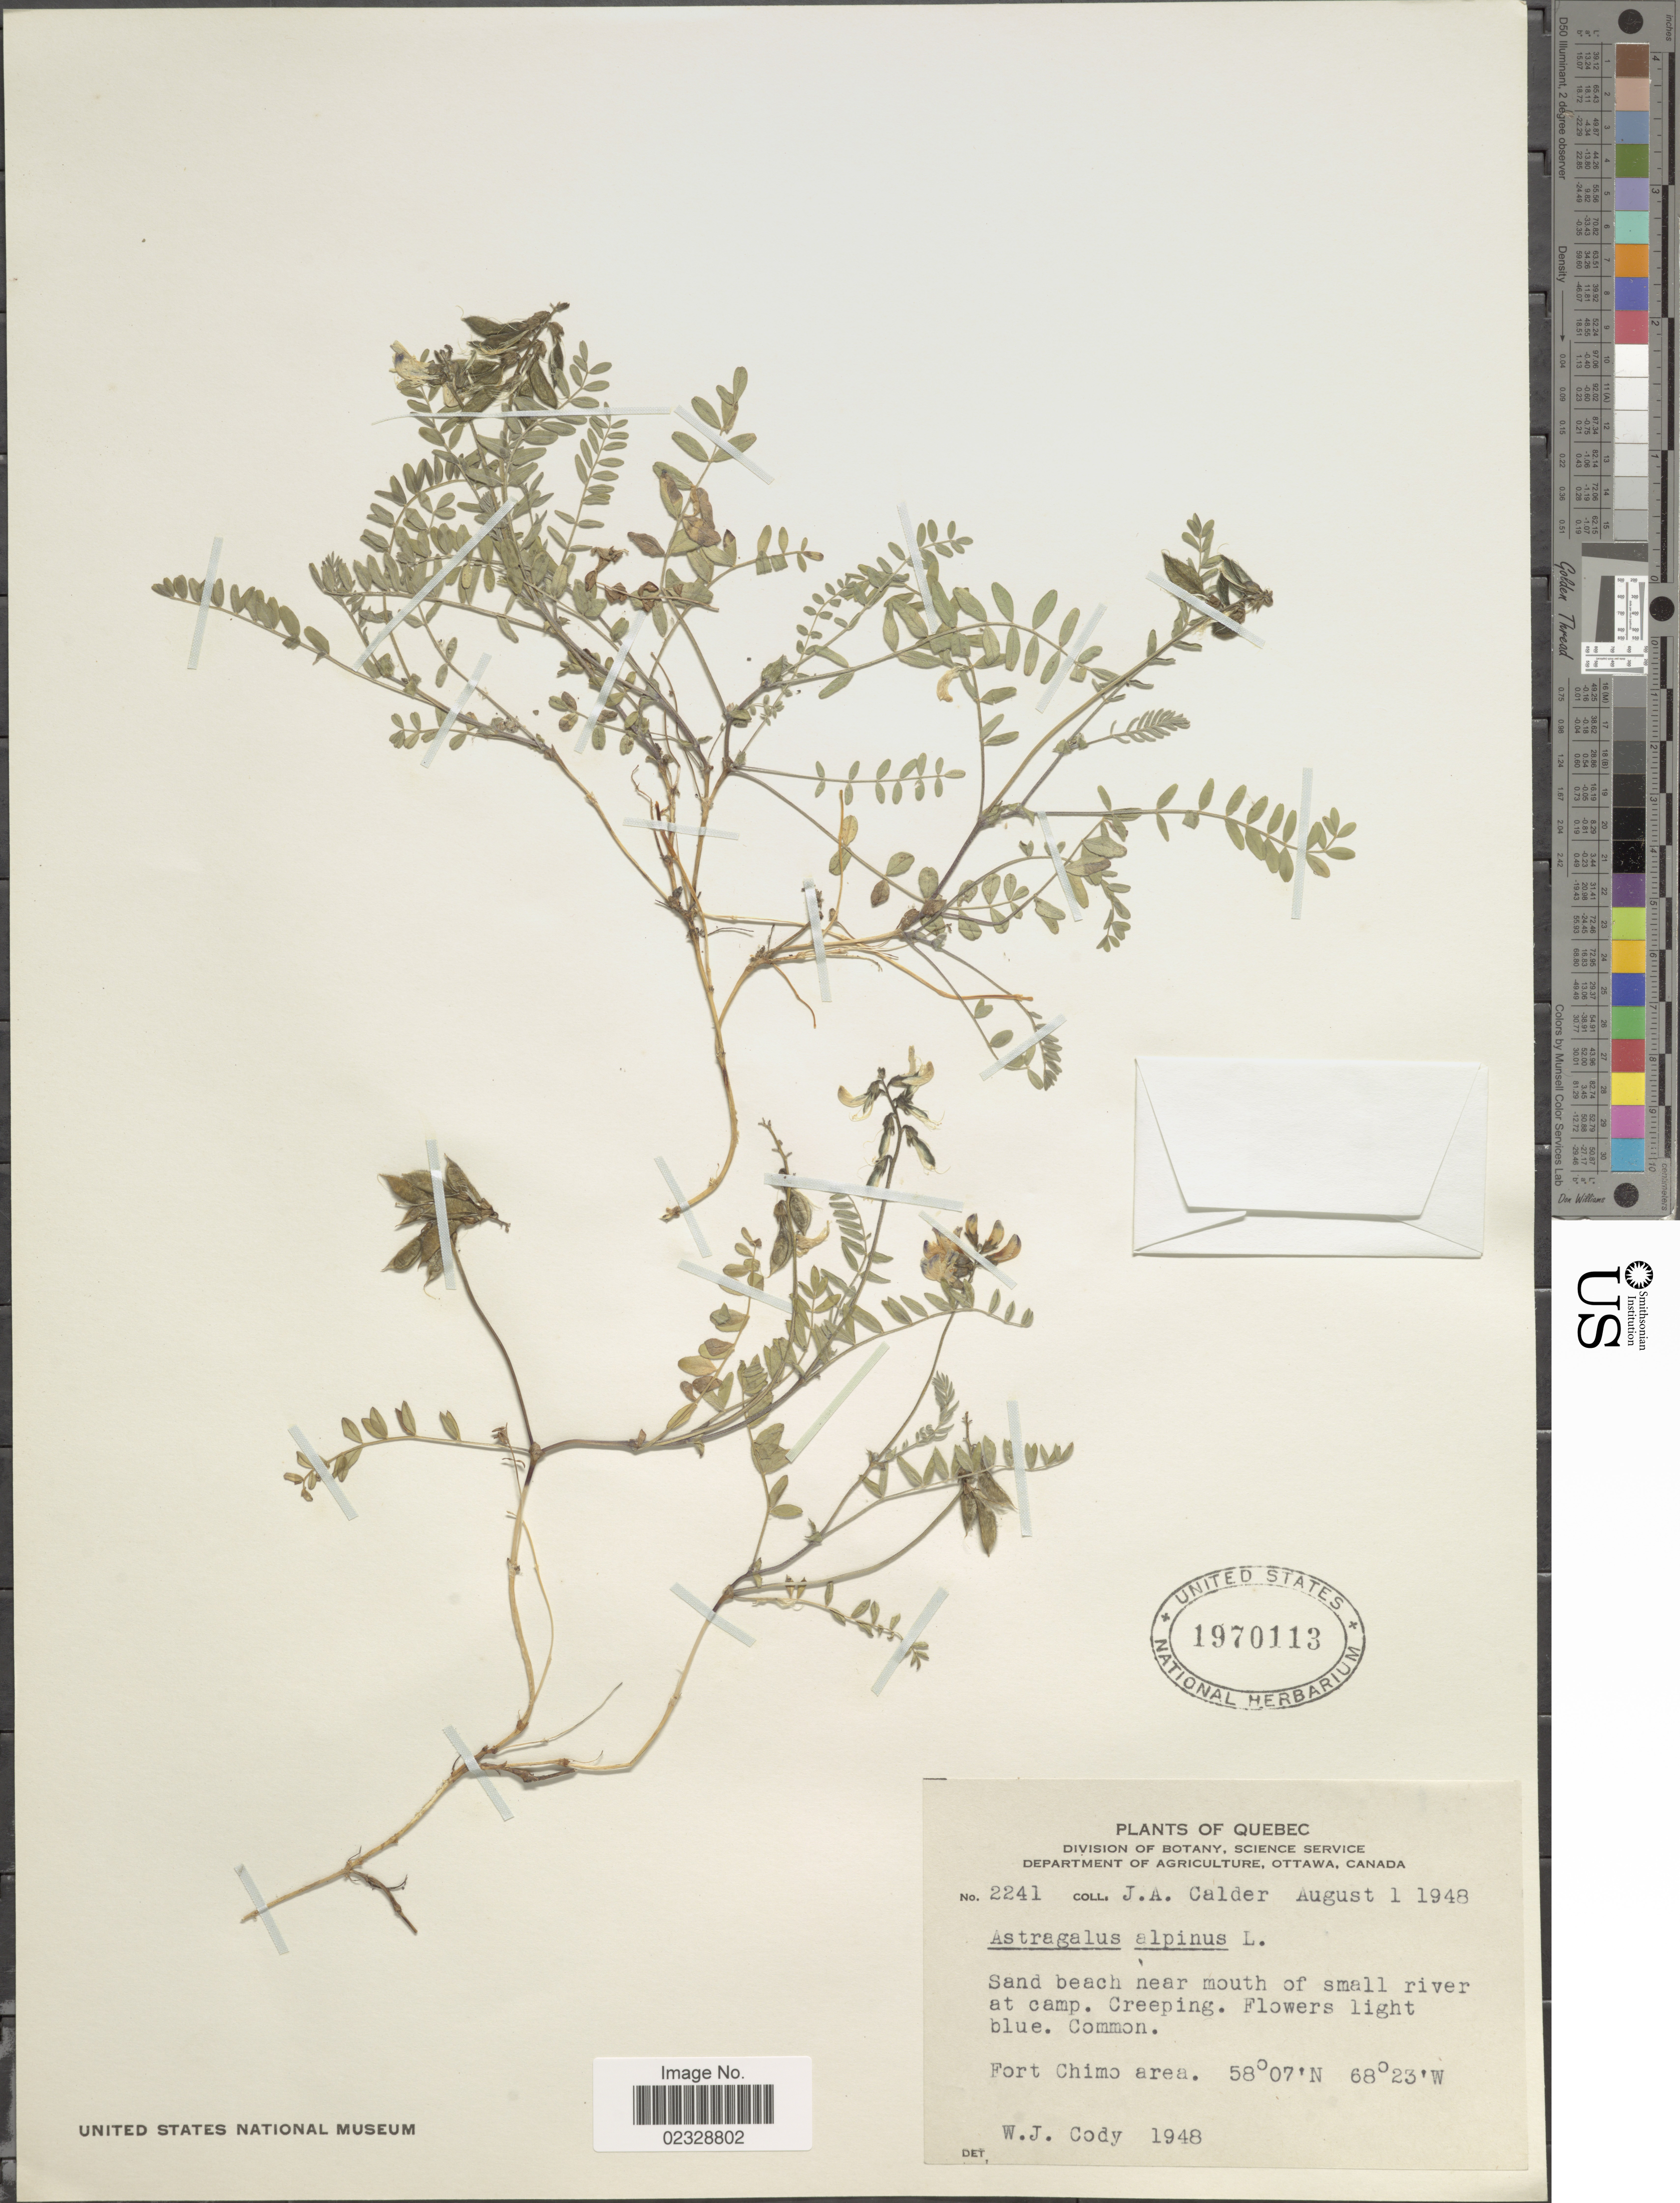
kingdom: Plantae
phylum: Tracheophyta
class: Magnoliopsida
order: Fabales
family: Fabaceae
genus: Astragalus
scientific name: Astragalus alpinus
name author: L.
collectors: W. Cody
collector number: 2241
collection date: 1948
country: Canada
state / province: Quebec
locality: Fort Chimo area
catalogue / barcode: US 1970113